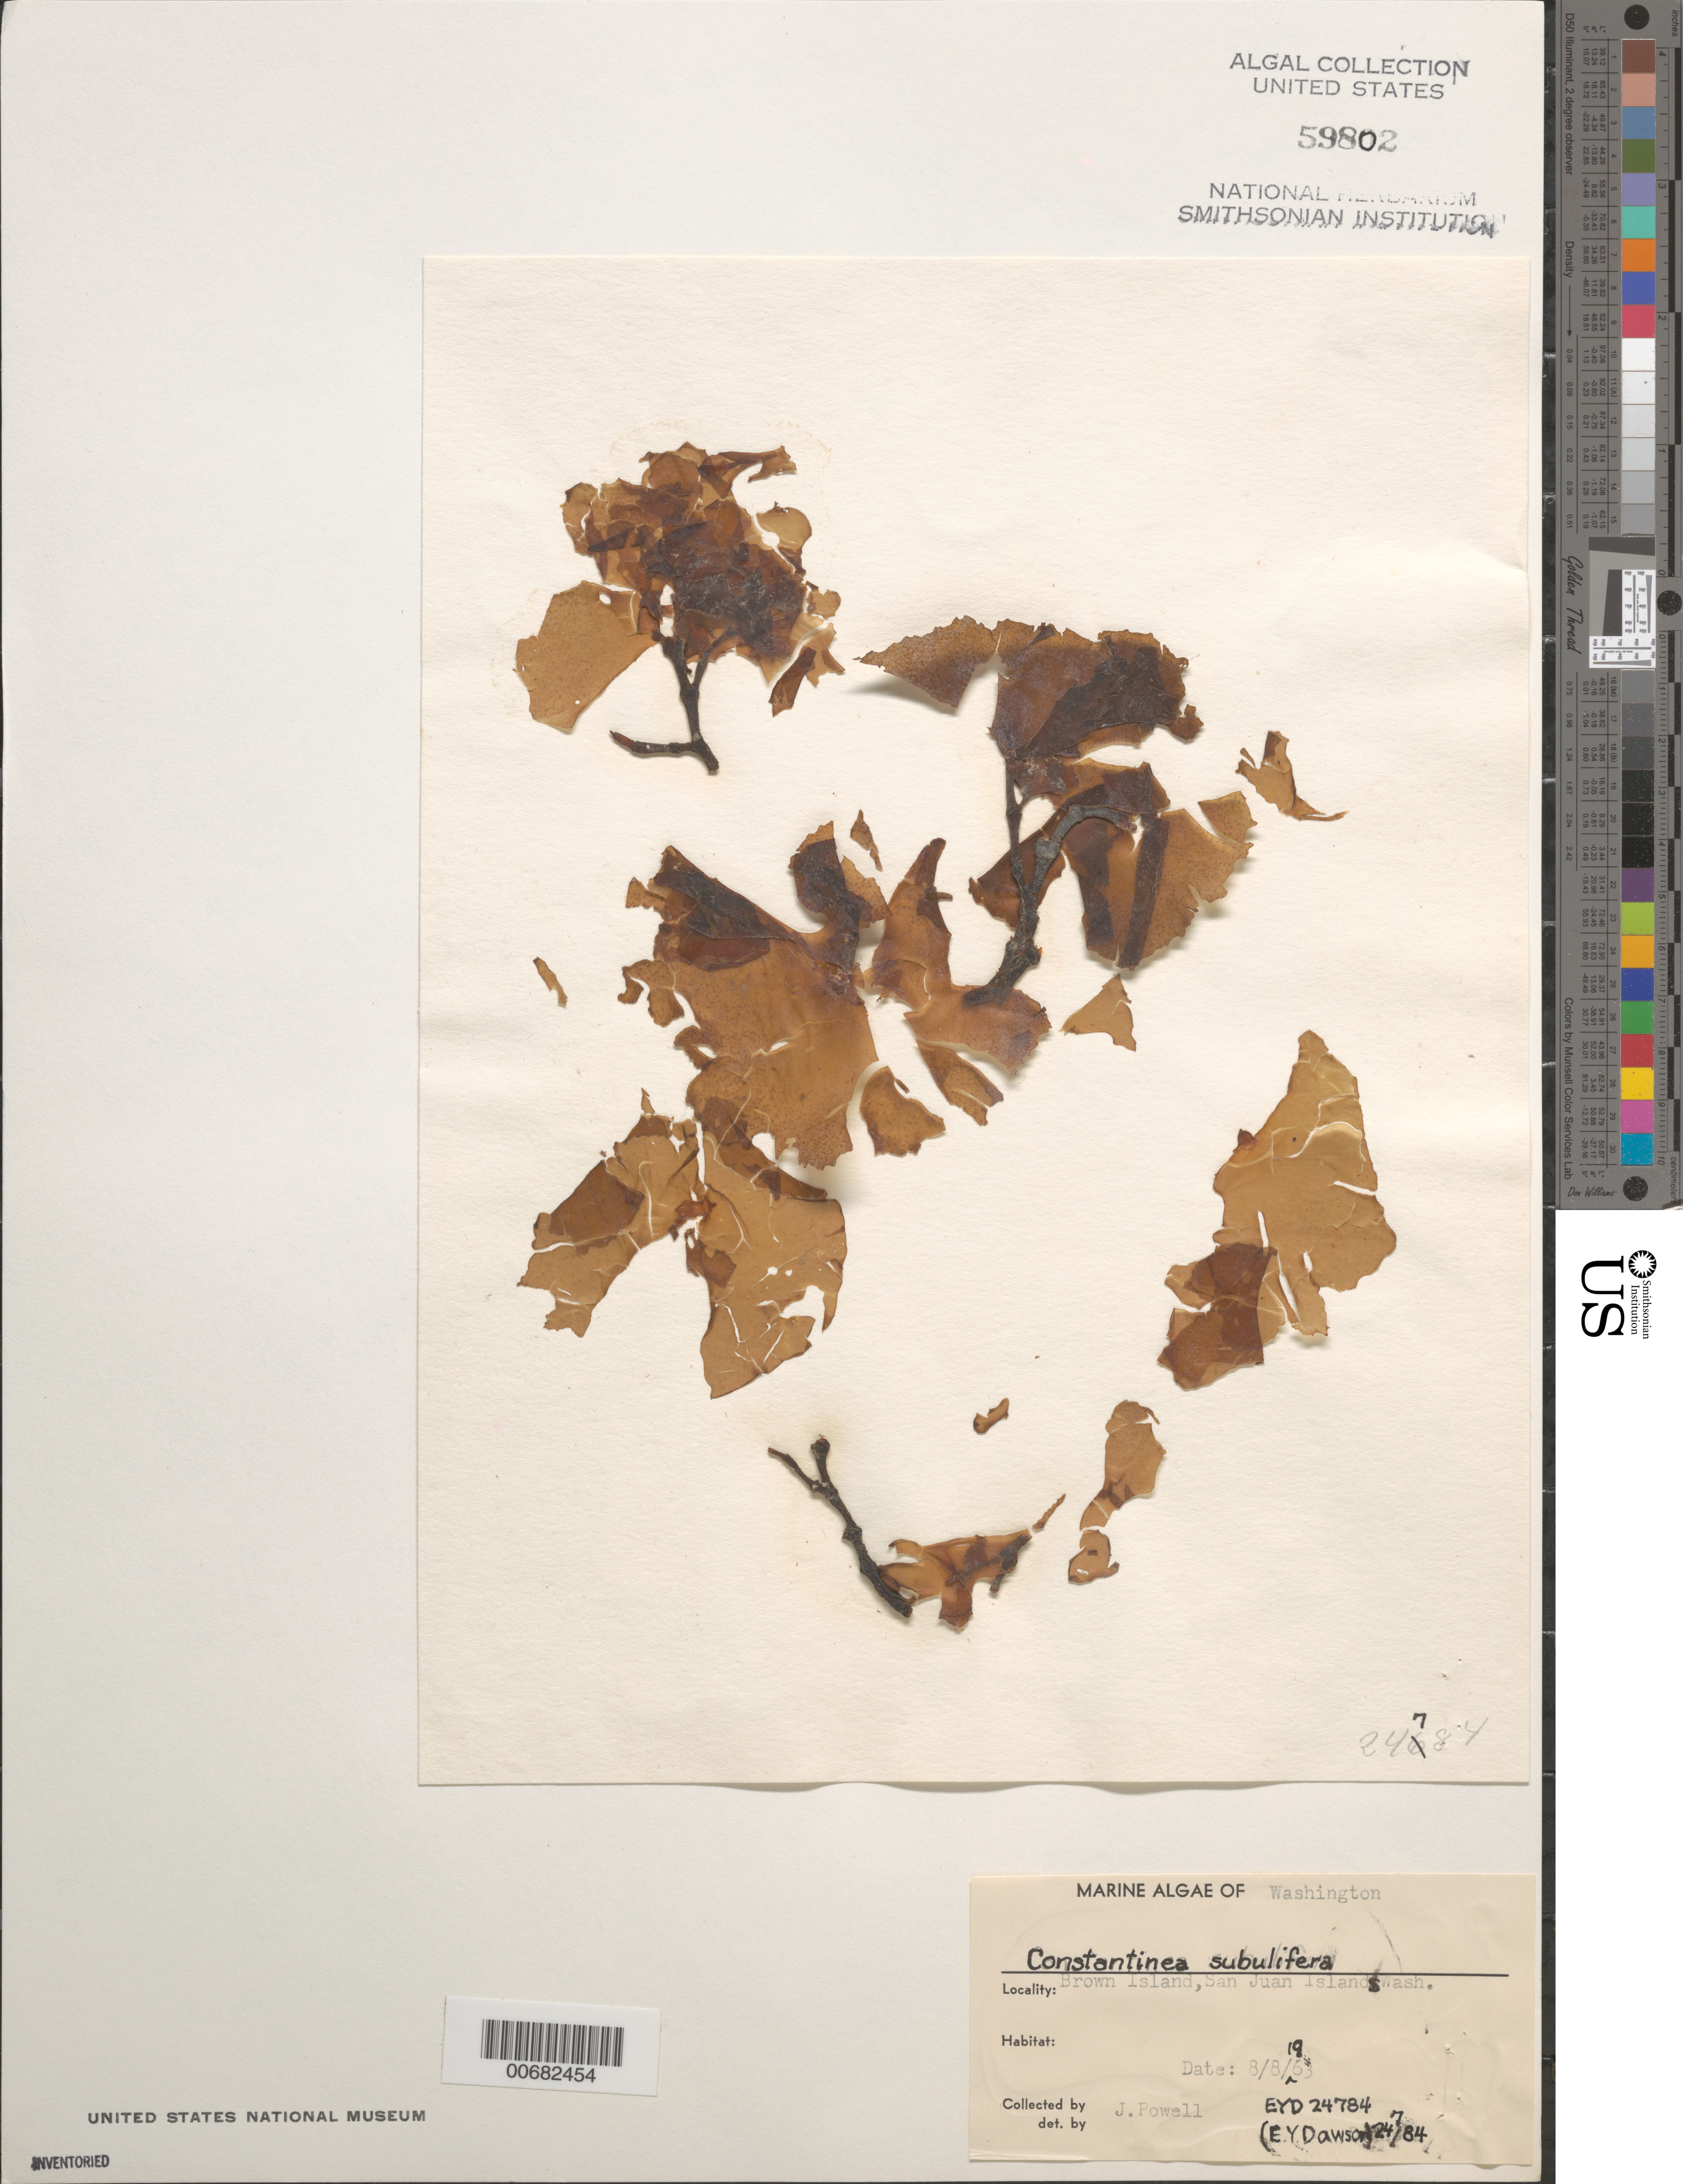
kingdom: Plantae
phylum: Rhodophyta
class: Florideophyceae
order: Gigartinales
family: Dumontiaceae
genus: Constantinea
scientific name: Constantinea subulifera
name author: Setch.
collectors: J. Powell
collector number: EYD 24784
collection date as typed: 08 Aug 1963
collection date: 1963-08-08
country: United States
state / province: Washington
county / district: San Juan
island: Brown Island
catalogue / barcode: US 59802